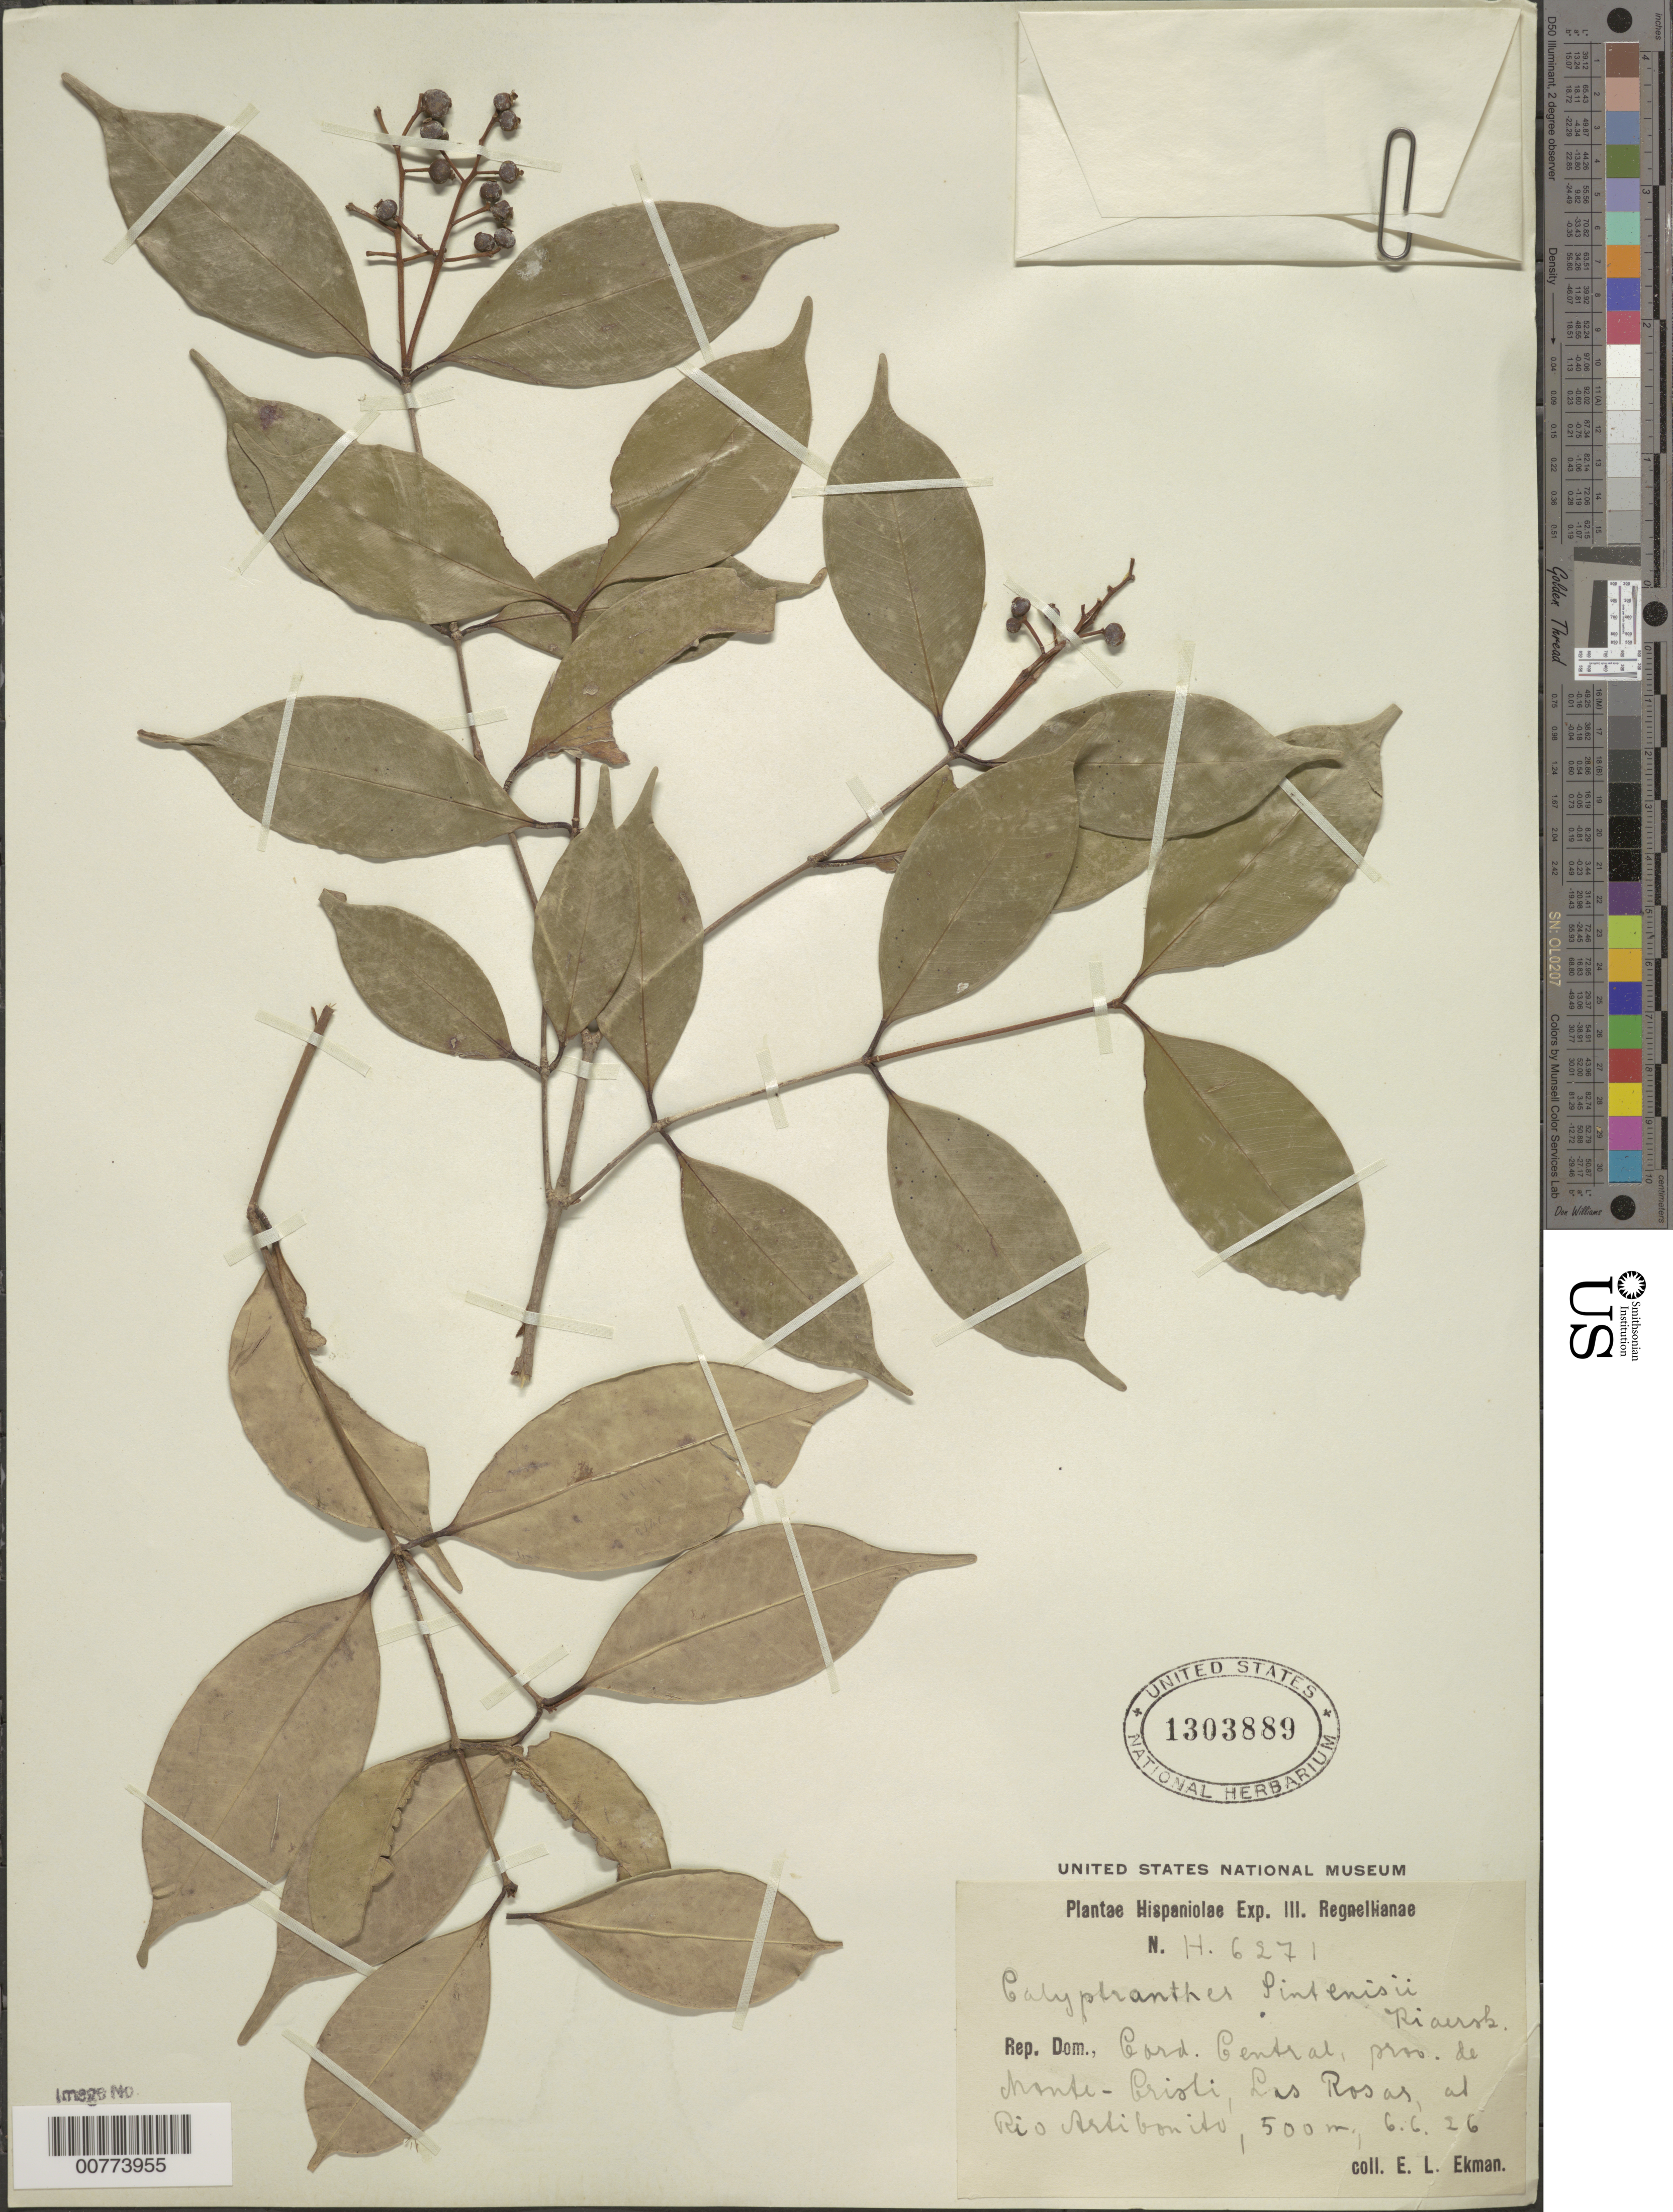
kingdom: Plantae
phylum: Tracheophyta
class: Magnoliopsida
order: Myrtales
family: Myrtaceae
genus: Myrcia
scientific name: Myrcia neosintenisii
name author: K. Campbell & Peguero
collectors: E. L. Ekman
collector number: H 6271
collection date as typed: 06 Jun 1926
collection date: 1926-06-06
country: Dominican Republic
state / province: Monte Cristi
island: Hispaniola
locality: Cordillera Central, Las Rosas, at Rio Artibonito.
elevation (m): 500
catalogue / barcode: US 1303889